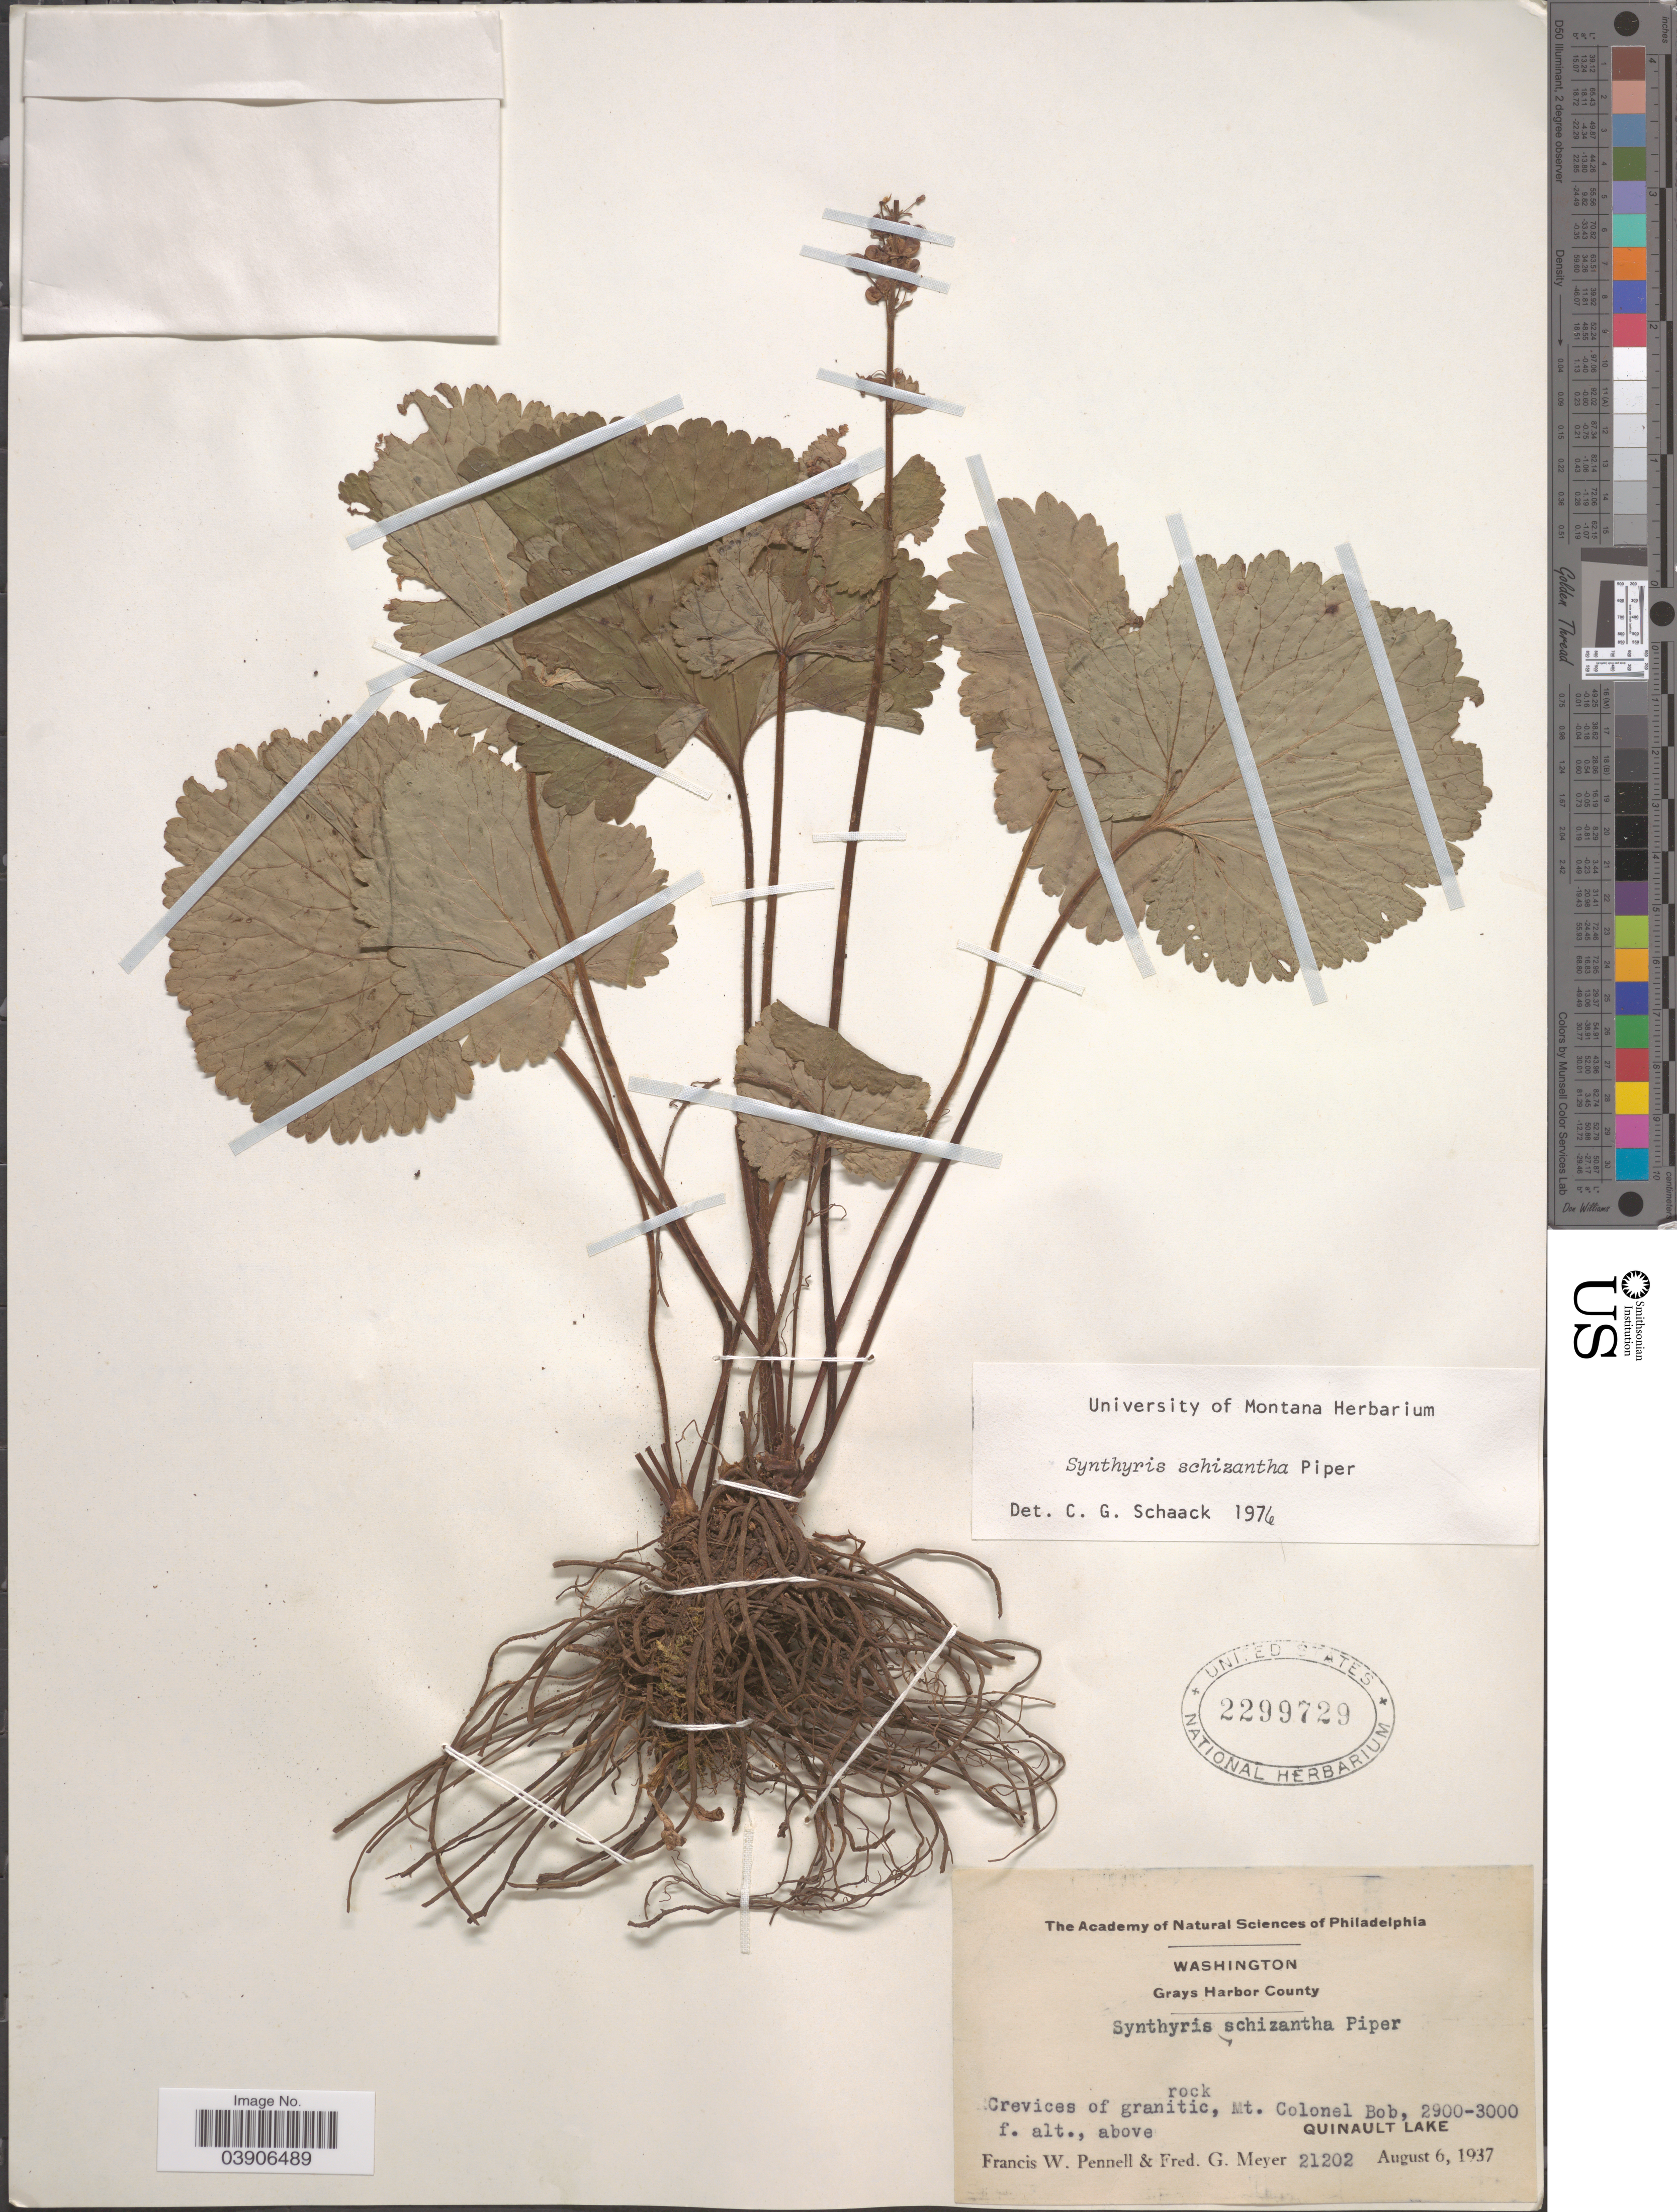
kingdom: Plantae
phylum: Tracheophyta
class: Magnoliopsida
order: Lamiales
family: Plantaginaceae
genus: Synthyris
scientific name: Synthyris schizantha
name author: Piper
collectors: F. W. Pennell & F. G. Meyer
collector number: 21202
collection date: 1937-08-06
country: United States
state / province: Washington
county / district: Grays Harbor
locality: Grays Harbor County. Mt. Colonel Bob, above Quinault Lake.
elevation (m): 884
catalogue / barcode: US 2299729